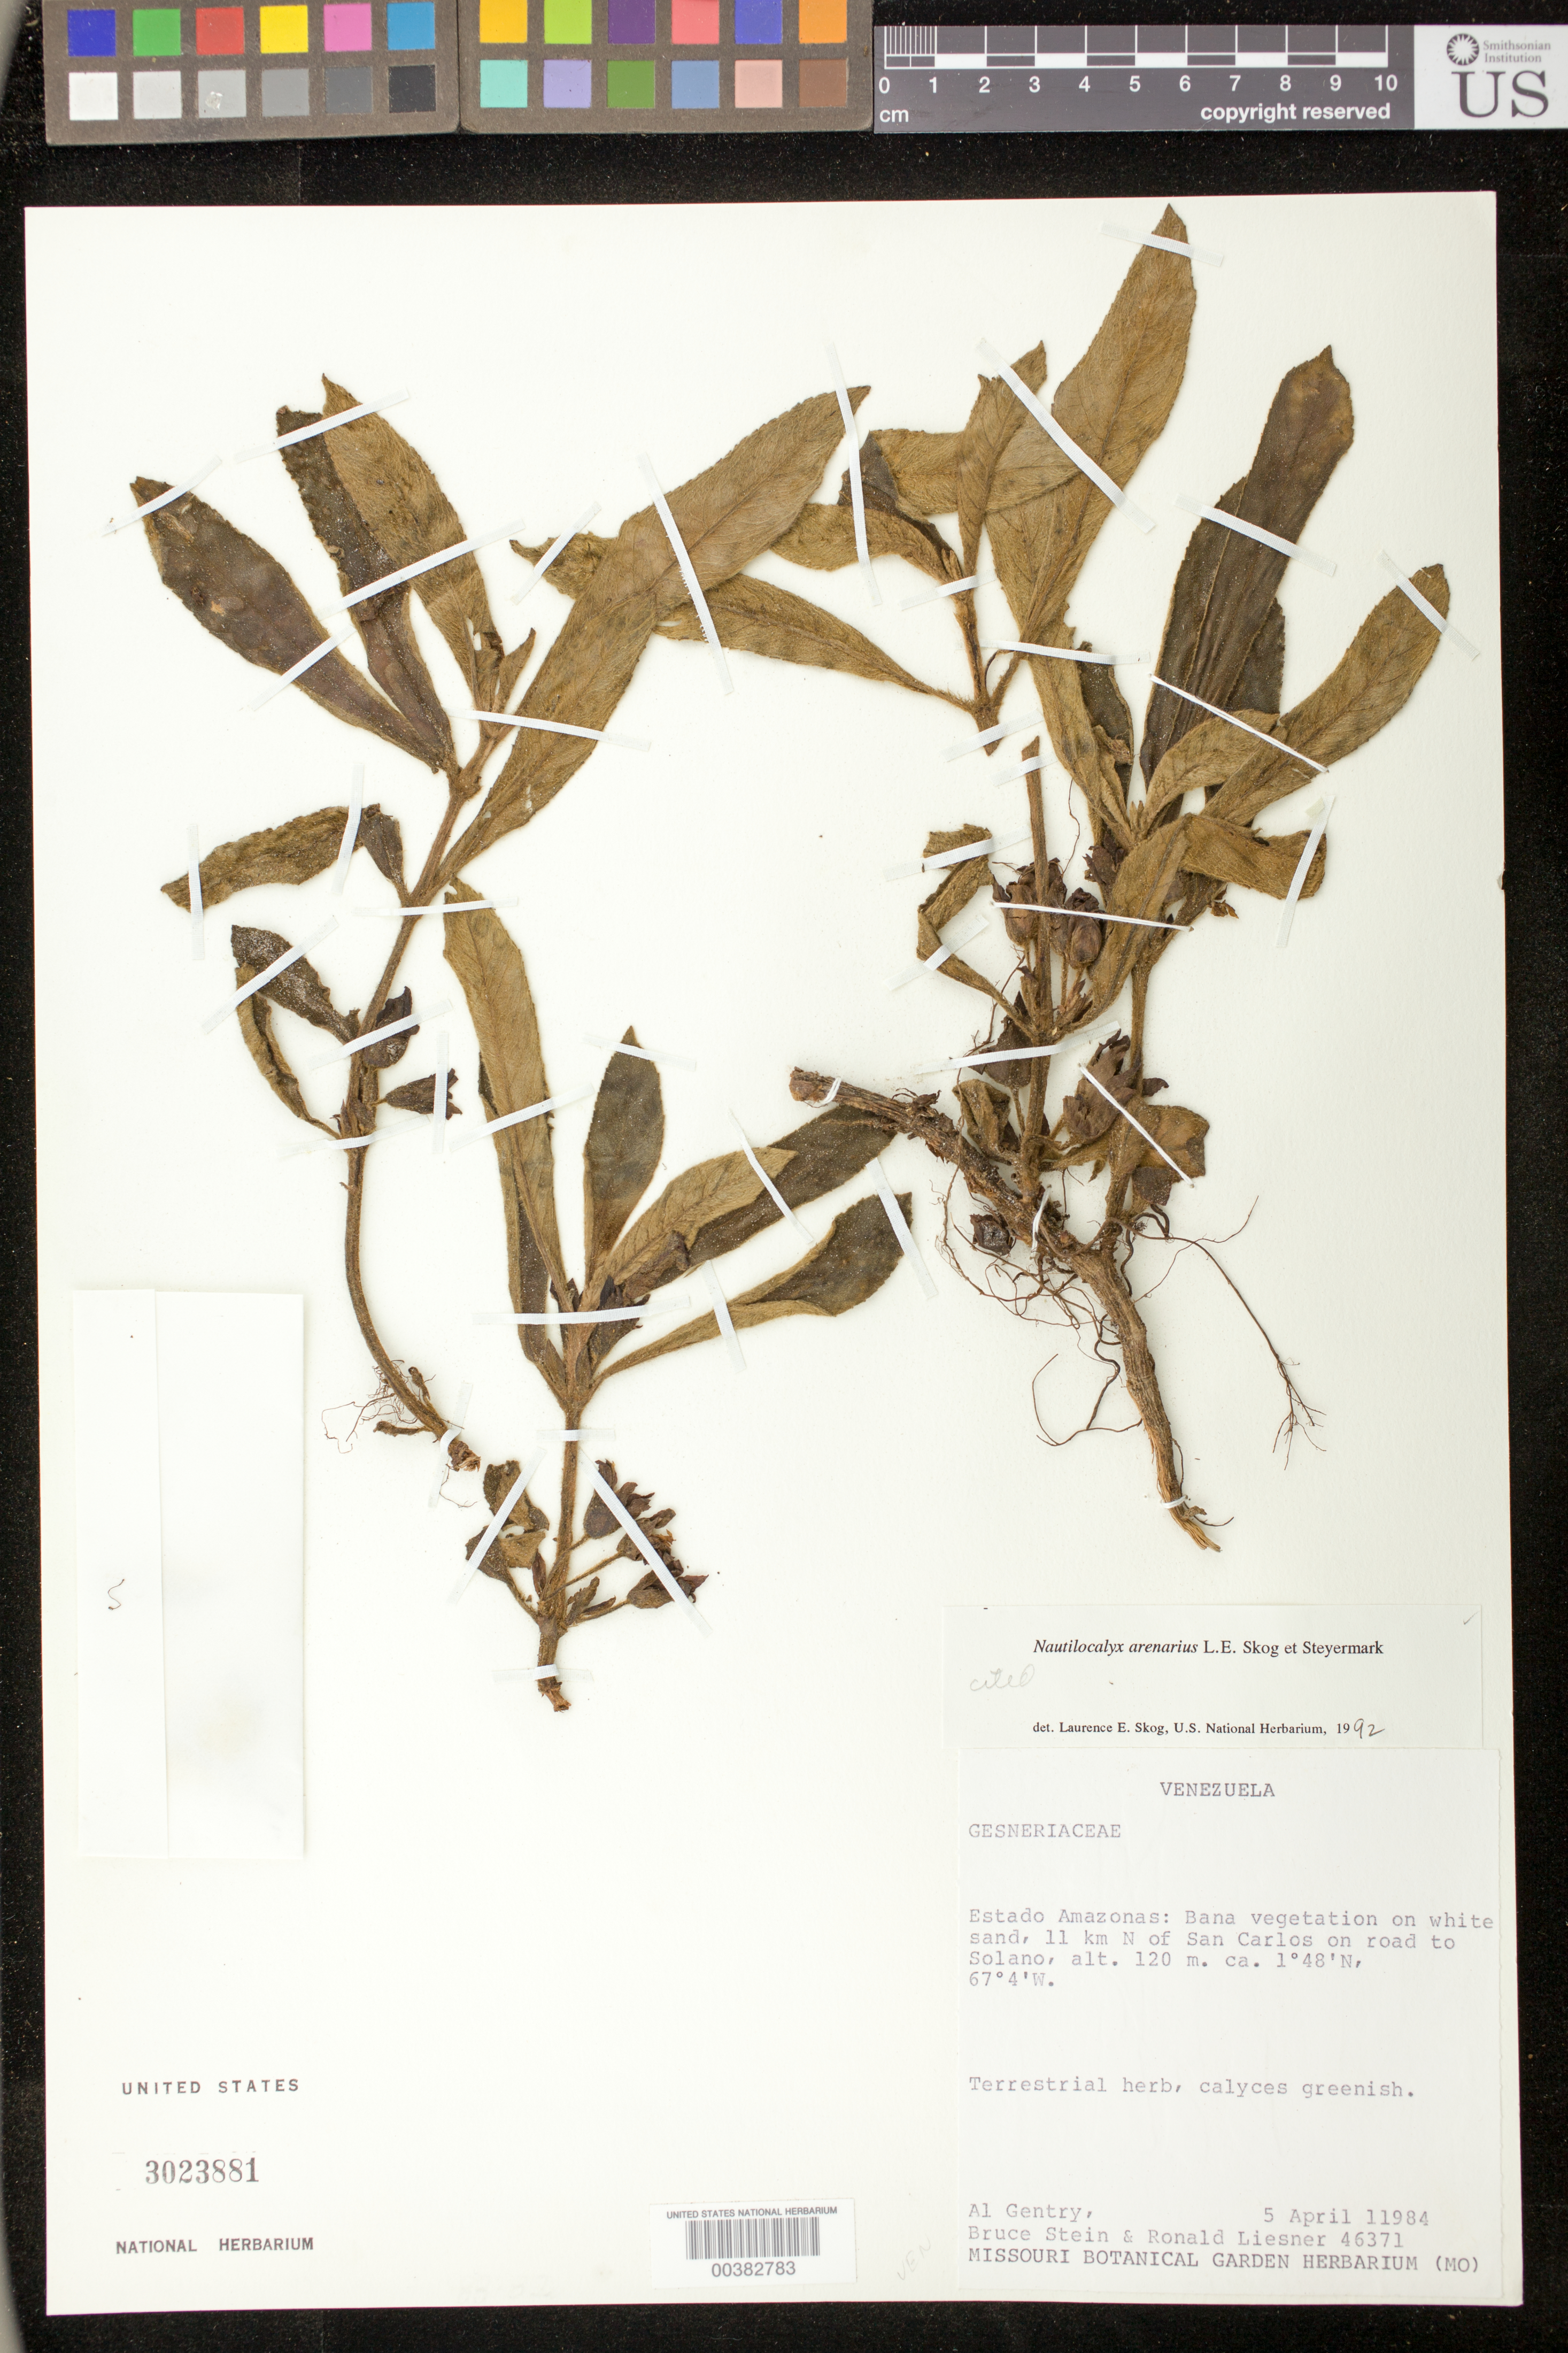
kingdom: Plantae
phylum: Tracheophyta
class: Magnoliopsida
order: Lamiales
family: Gesneriaceae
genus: Nautilocalyx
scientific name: Nautilocalyx arenarius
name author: L.E. Skog & Steyerm.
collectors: A. H. Gentry, B. A. Stein & R. L. Liesner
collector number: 46371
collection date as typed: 05 Apr 1984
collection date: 1984-04-05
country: Venezuela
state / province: Amazonas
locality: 11km N of San Carlos on road to Solano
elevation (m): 120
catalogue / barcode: US 3023881